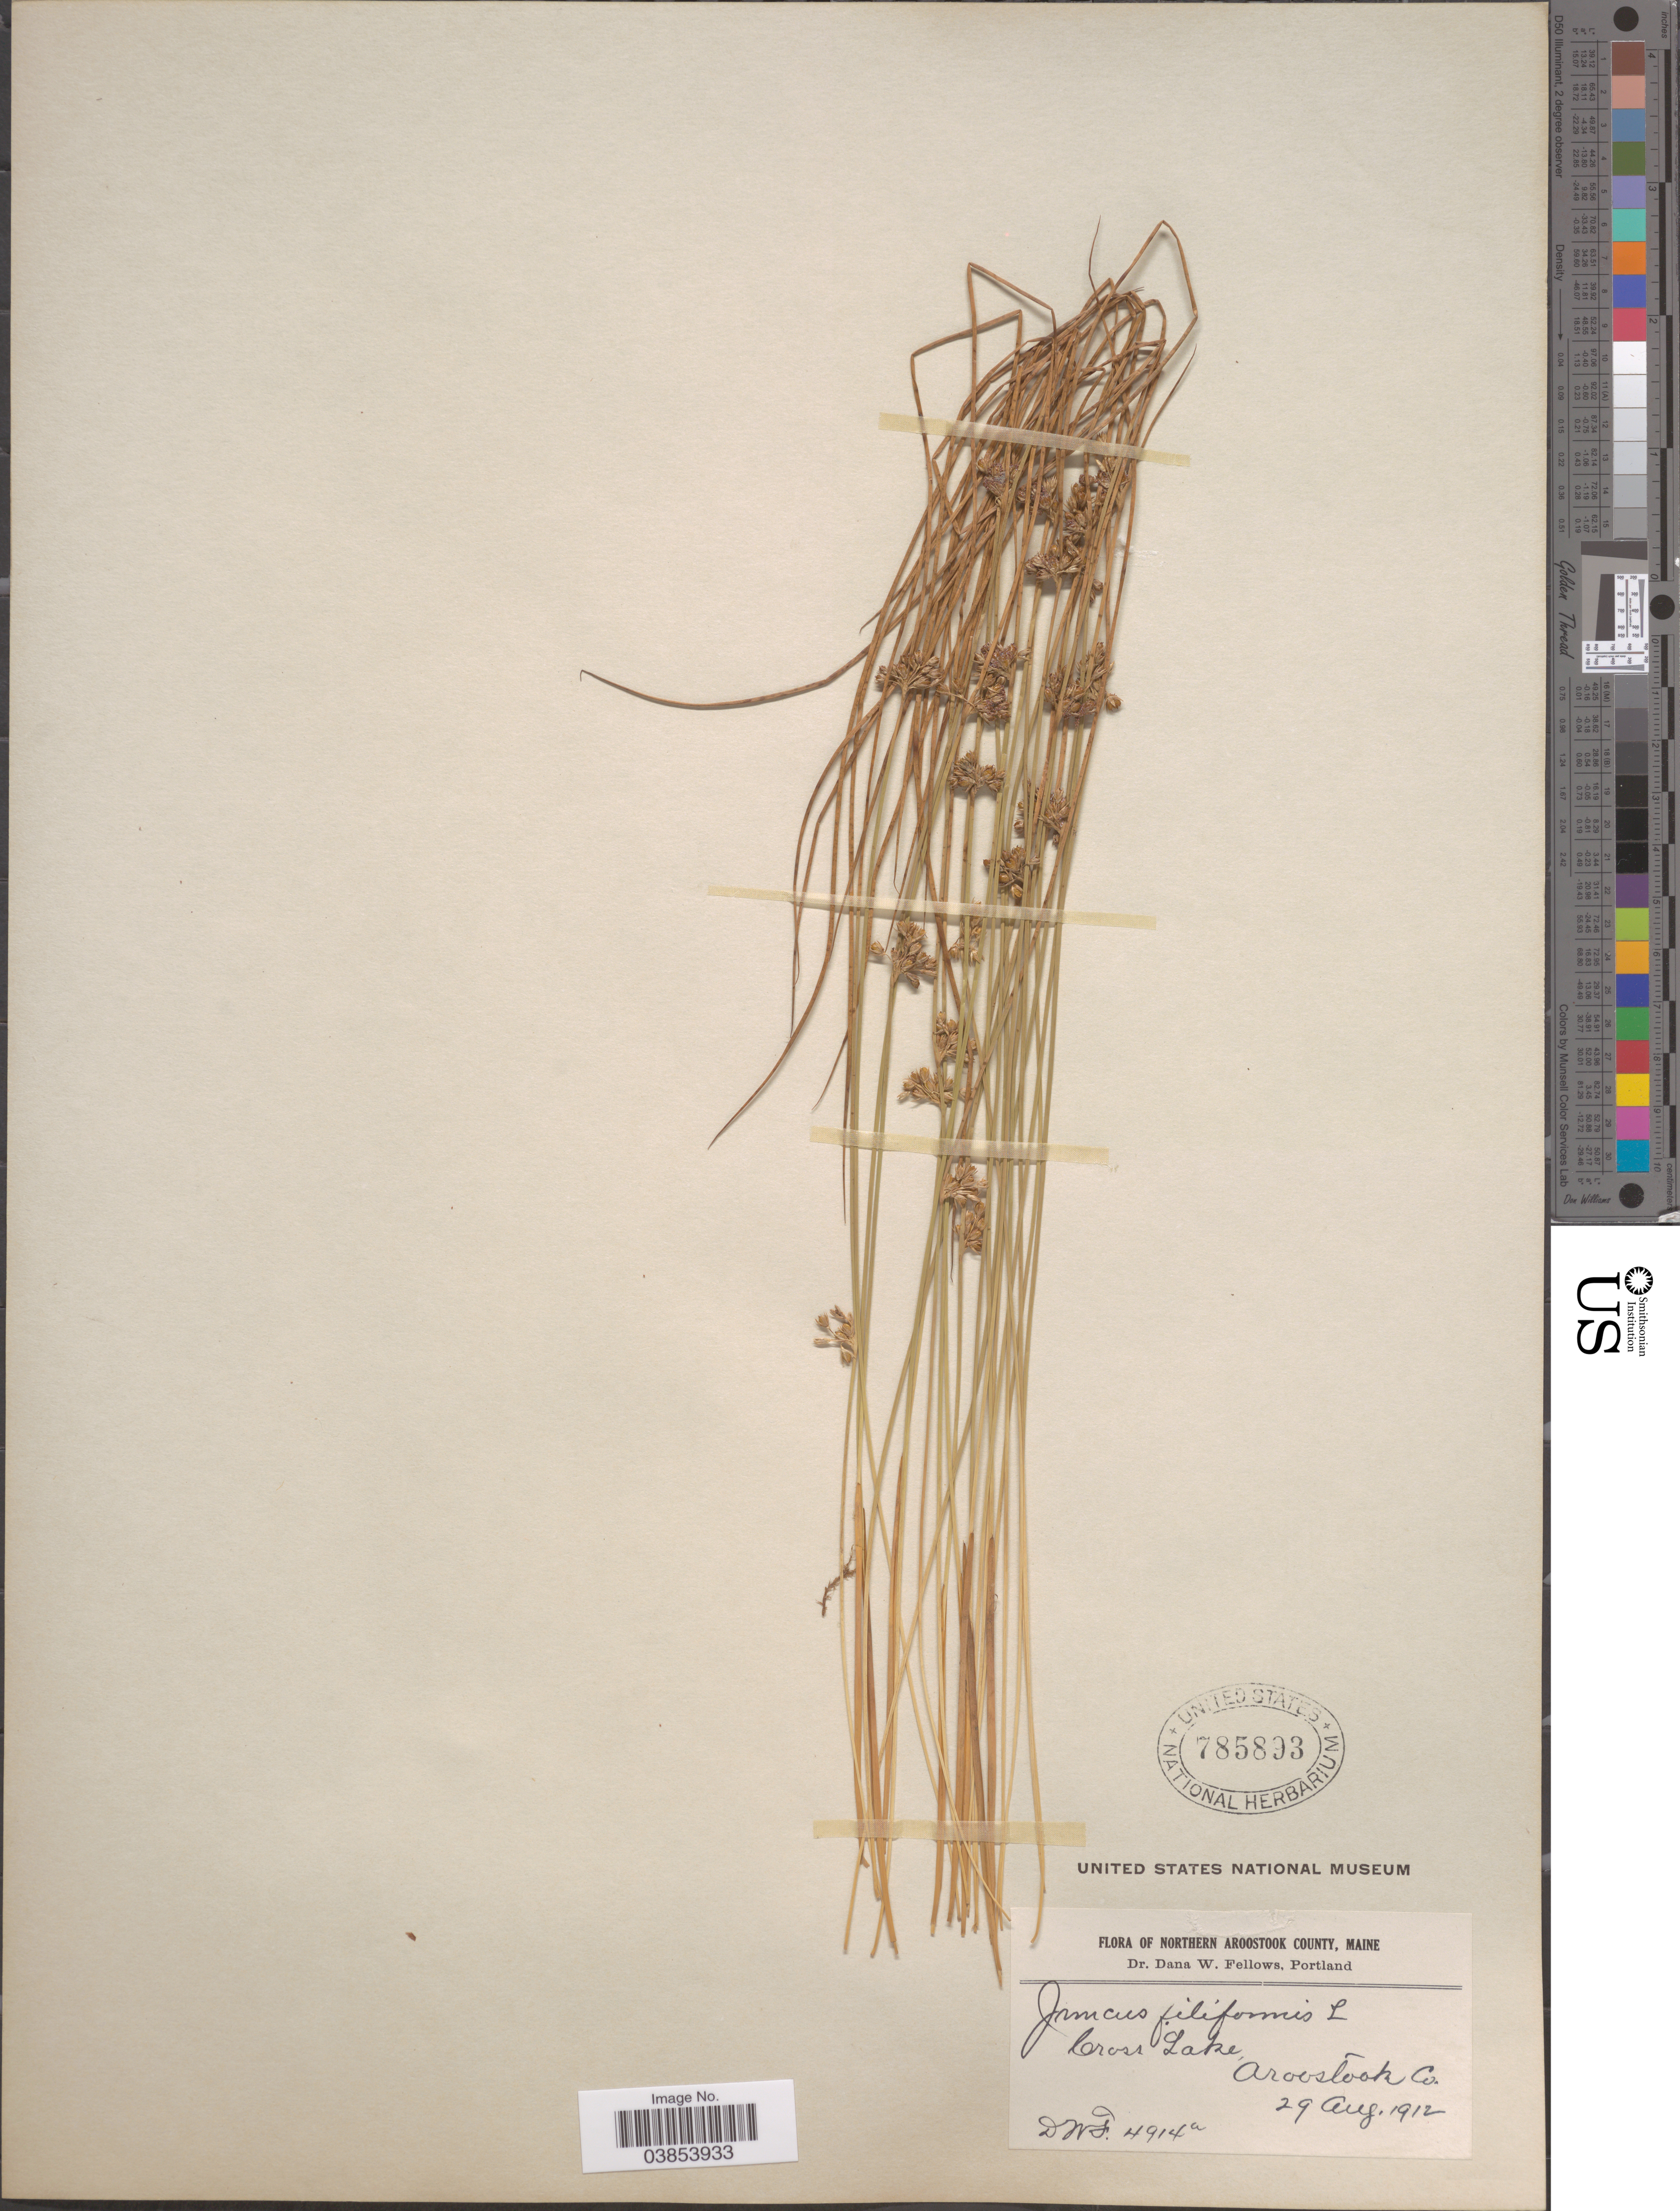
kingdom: Plantae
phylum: Tracheophyta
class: Liliopsida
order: Poales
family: Juncaceae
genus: Juncus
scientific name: Juncus filiformis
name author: L.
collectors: D. W. Fellows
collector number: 4914a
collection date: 1912-08-29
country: United States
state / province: Maine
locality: Northern Aroostook County. Cross Lake, Aroostook County.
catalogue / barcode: US 785893